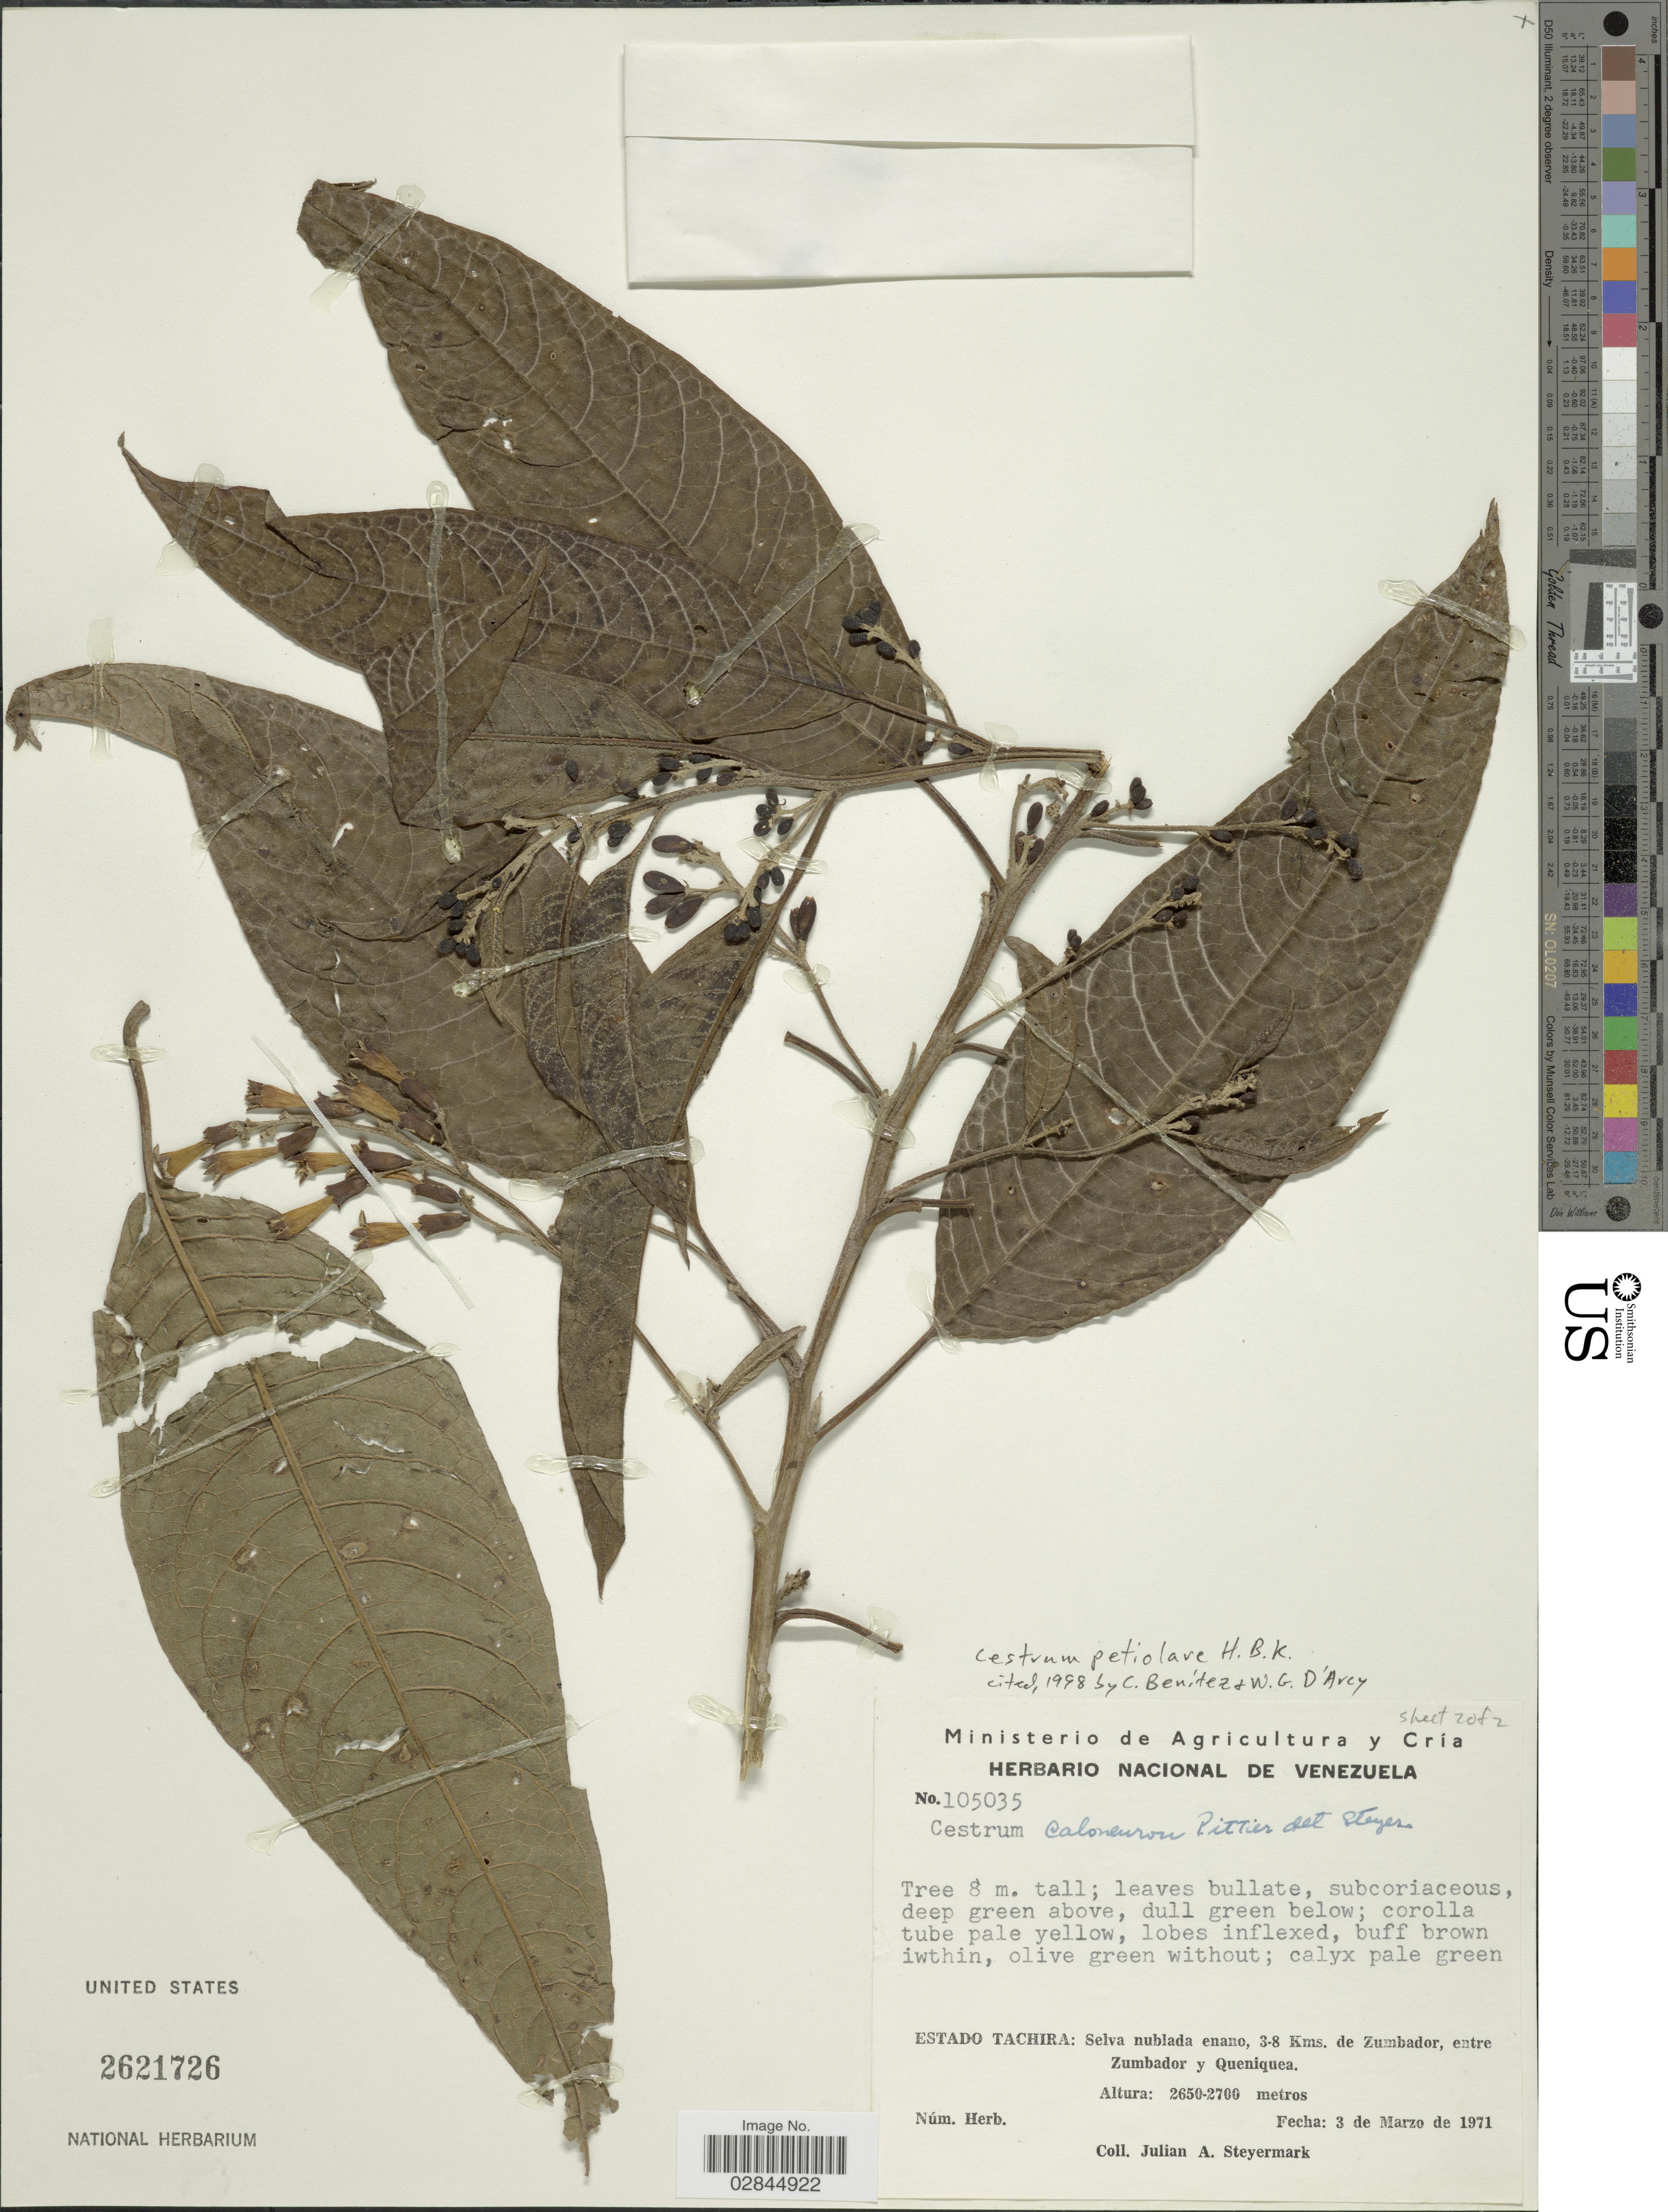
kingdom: Plantae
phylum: Tracheophyta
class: Magnoliopsida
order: Solanales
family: Solanaceae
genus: Cestrum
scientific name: Cestrum petiolare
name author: Kunth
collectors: J. Steyermark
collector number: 105035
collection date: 1971-03-03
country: Venezuela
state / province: Tachira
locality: Selva nublada enano, 3-8 Kms. de Zumbador, entre Zumbador y Queniquea.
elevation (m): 2650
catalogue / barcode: US 2621726